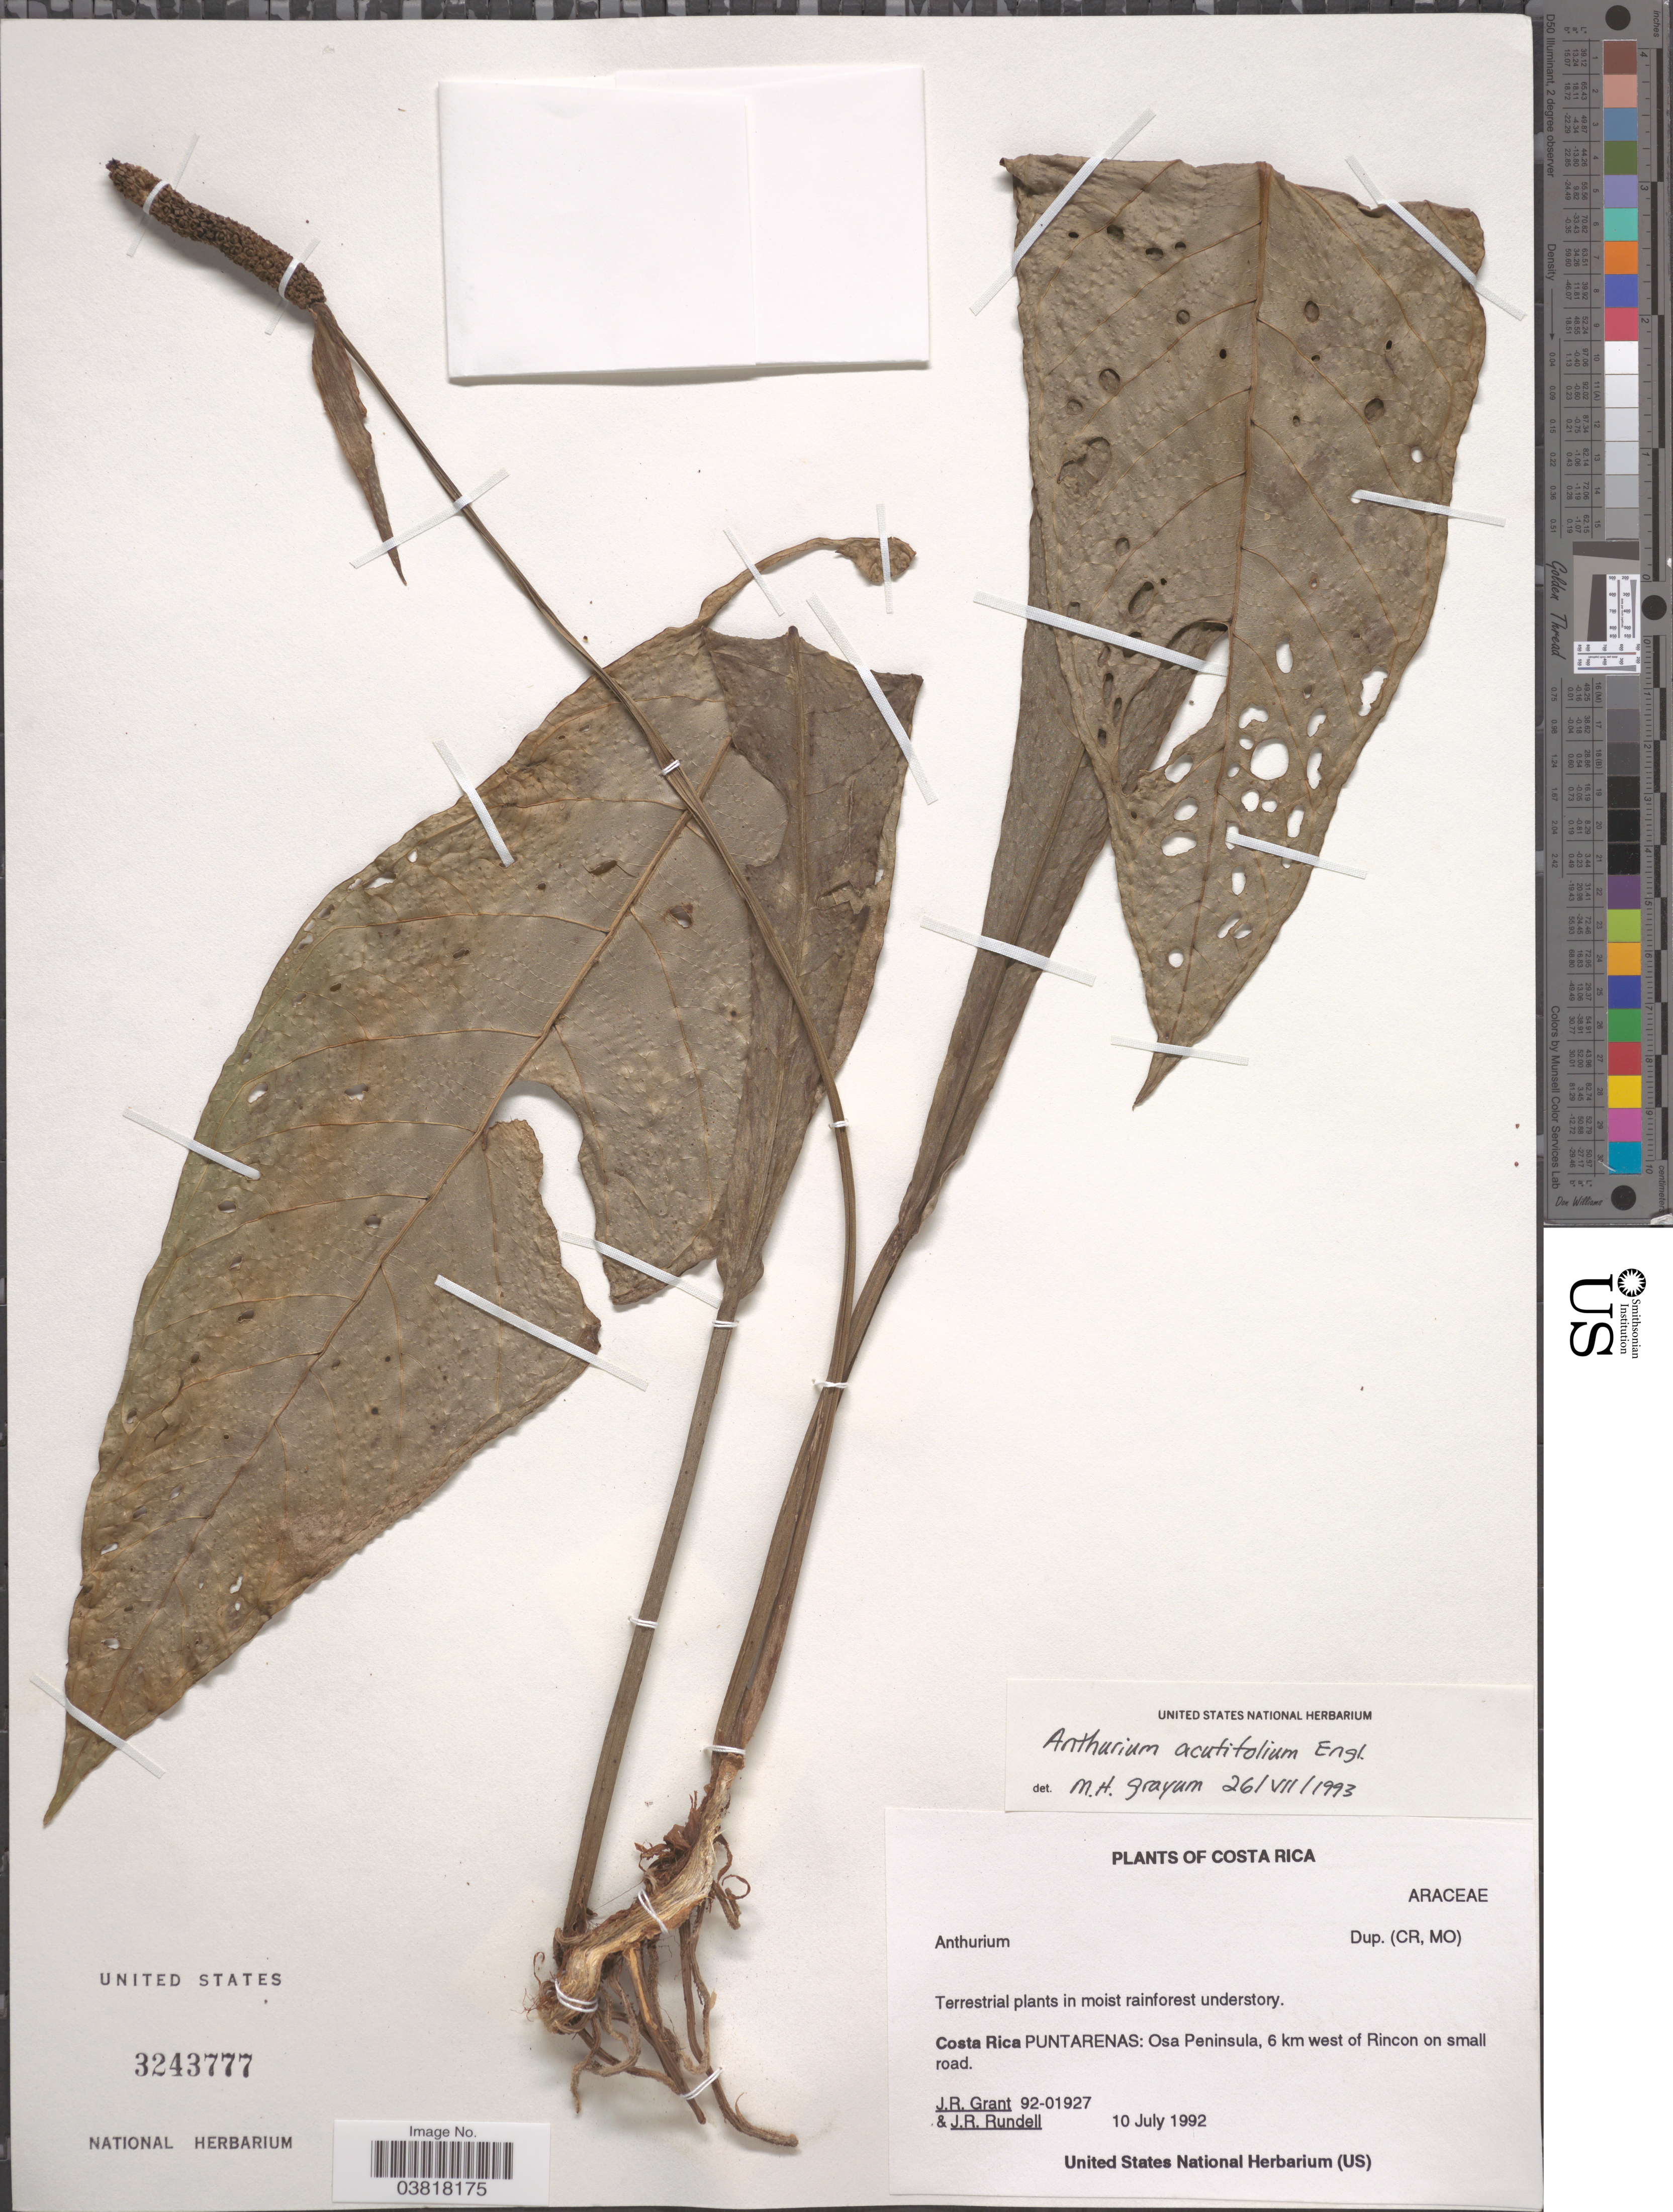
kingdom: Plantae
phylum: Tracheophyta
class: Liliopsida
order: Alismatales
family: Araceae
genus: Anthurium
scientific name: Anthurium acutangulum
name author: Engl.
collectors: J. Grant & J. R. Rundell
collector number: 92-01927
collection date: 1992-07-10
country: Costa Rica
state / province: Puntarenas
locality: Osa Peninsula, 6 km west of Rincon on small road.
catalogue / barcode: US 3243777